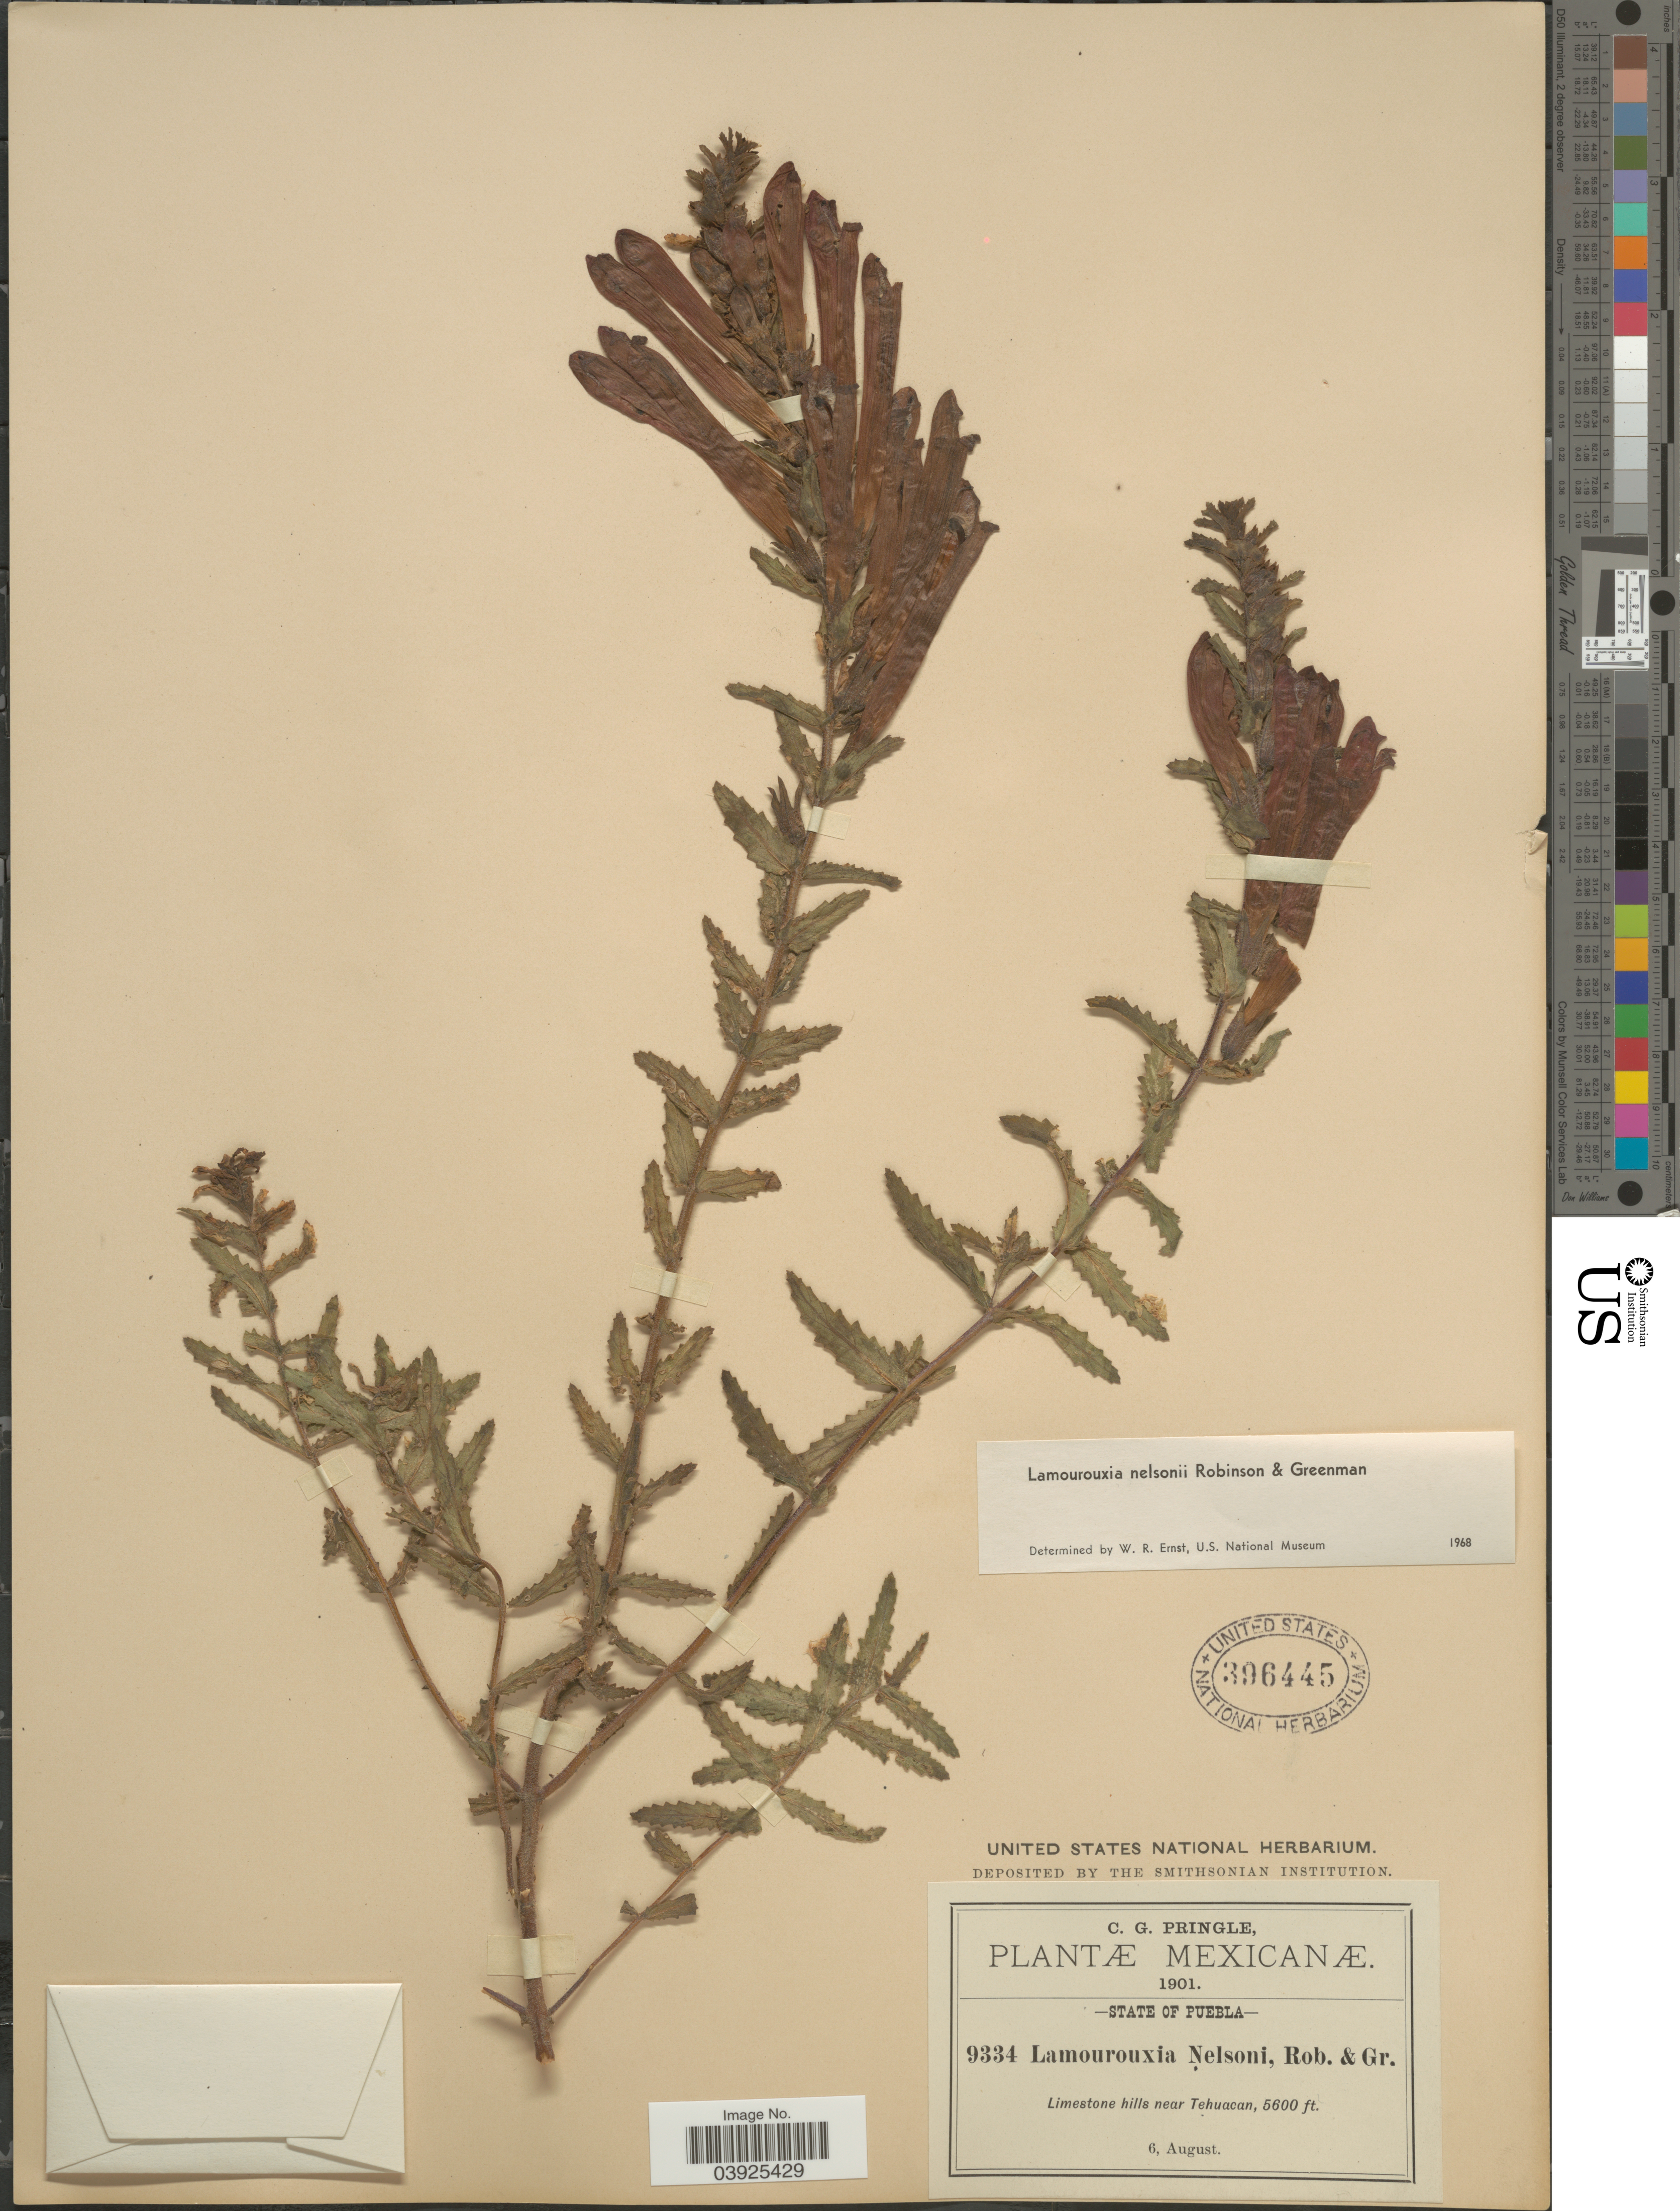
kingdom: Plantae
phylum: Tracheophyta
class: Magnoliopsida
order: Lamiales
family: Orobanchaceae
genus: Lamourouxia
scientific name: Lamourouxia nelsonii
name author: B.L. Rob. & Greenm.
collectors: C. G. Pringle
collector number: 9334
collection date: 1901-08-06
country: Mexico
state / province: Puebla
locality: Limestone hills near Tehuacan.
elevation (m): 1707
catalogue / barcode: US 396445